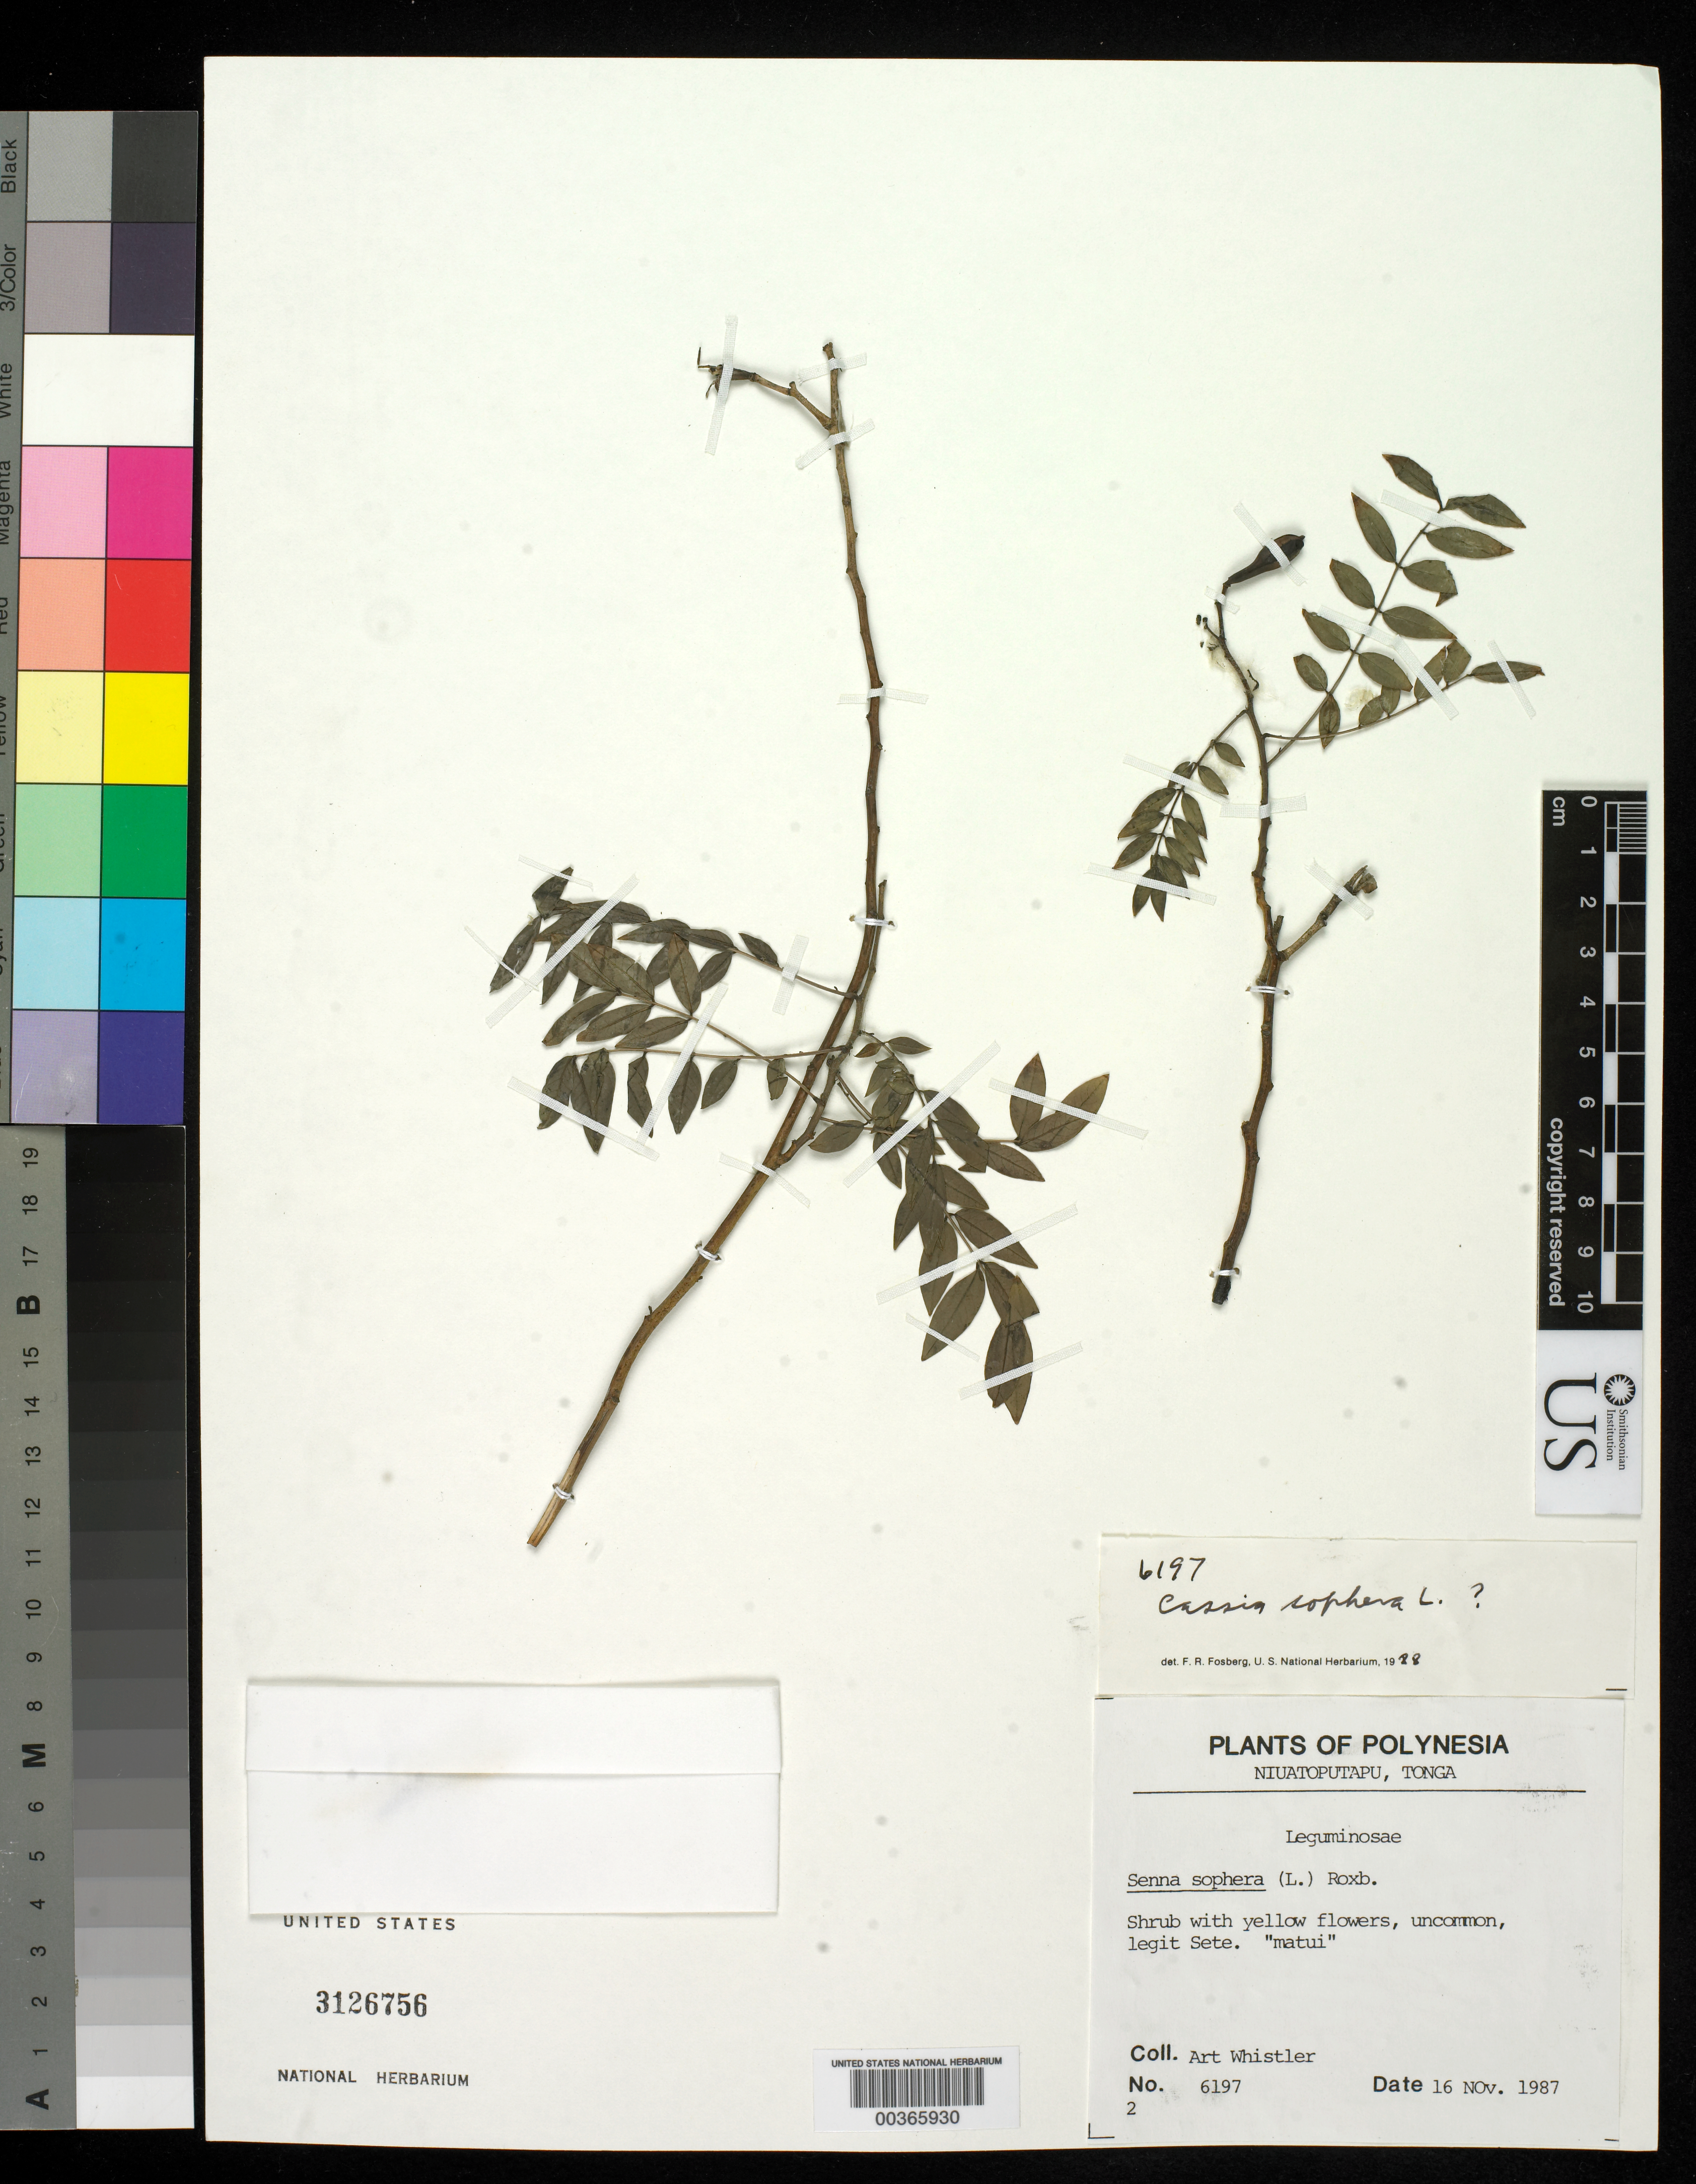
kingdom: Plantae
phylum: Tracheophyta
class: Magnoliopsida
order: Fabales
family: Fabaceae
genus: Senna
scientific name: Senna sophera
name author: (L.) Roxb.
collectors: A. Whistler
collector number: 6197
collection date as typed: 16 Nov 1987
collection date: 1987-11-16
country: Tonga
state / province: Tonga Outliers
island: Niuatoputapu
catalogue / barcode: US 3126756